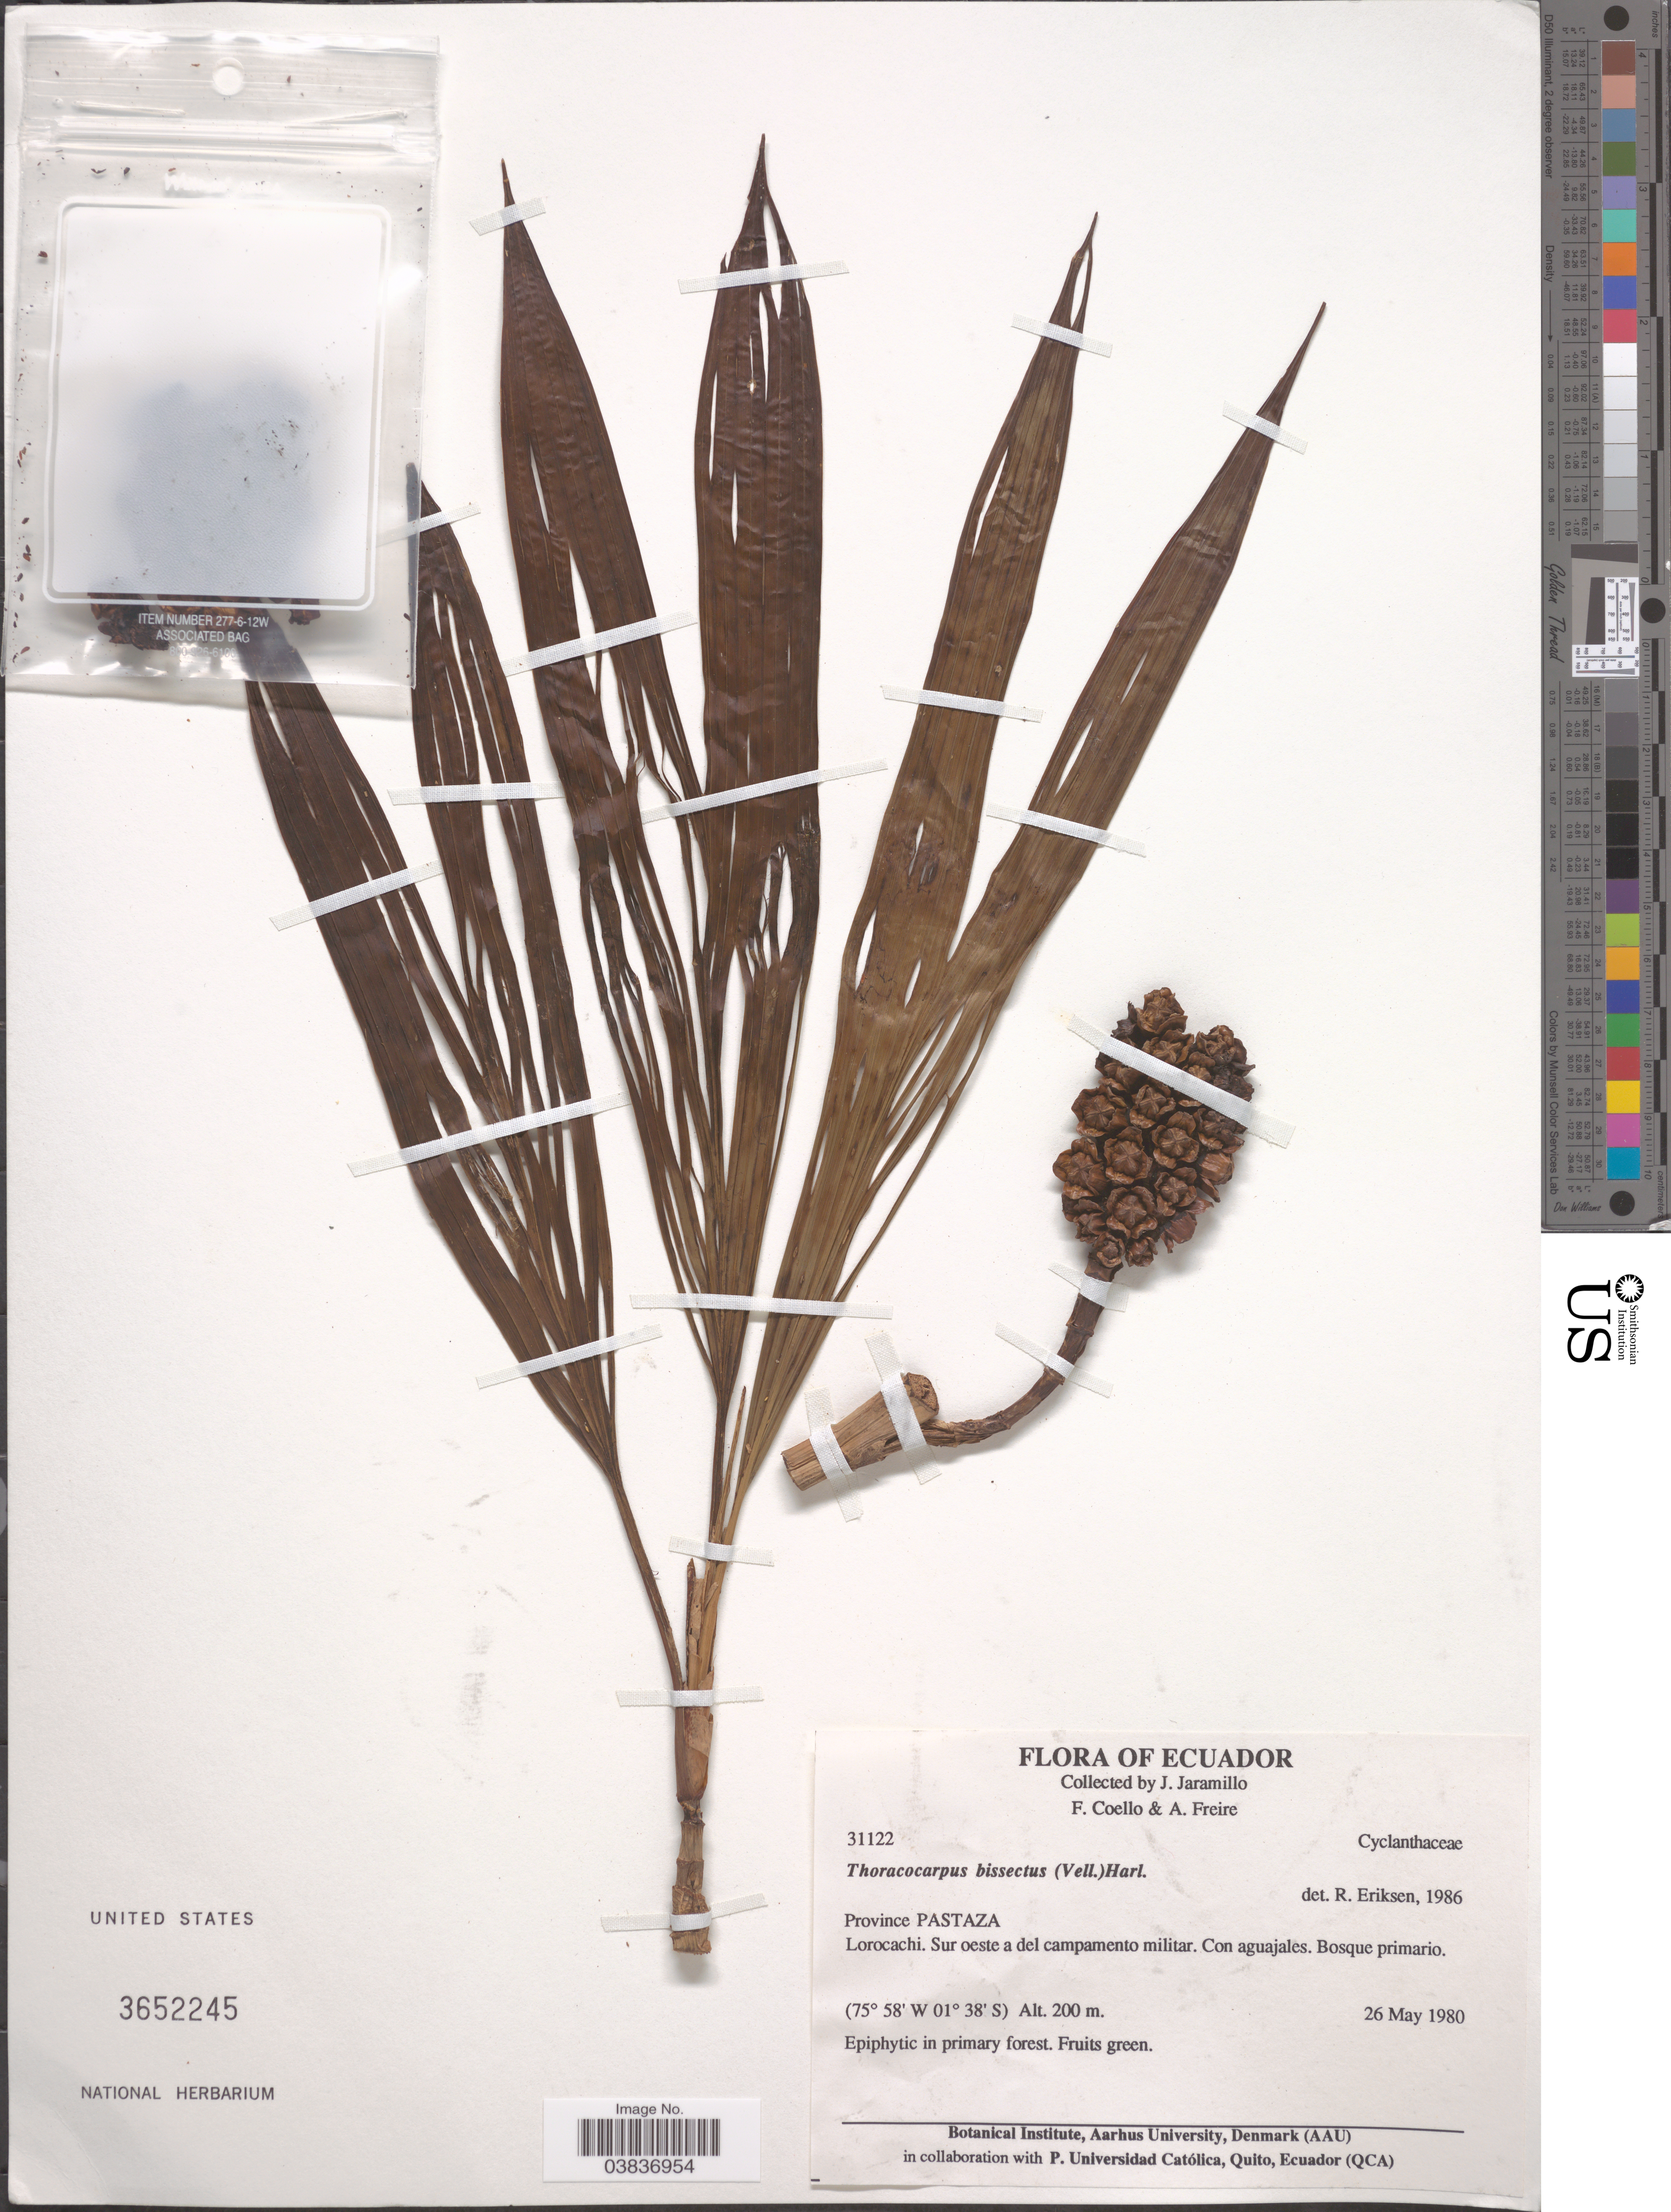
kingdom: Plantae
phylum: Tracheophyta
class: Liliopsida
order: Pandanales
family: Cyclanthaceae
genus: Thoracocarpus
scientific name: Thoracocarpus bissectus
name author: (Vell.) Harling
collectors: J. Jaramillo, F. Coello & A. Freire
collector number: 31122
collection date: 1980-05-26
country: Ecuador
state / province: Pastaza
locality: Lorocachi. Sur oeste a del campamento militair. Con aguajales.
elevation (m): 200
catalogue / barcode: US 3652245